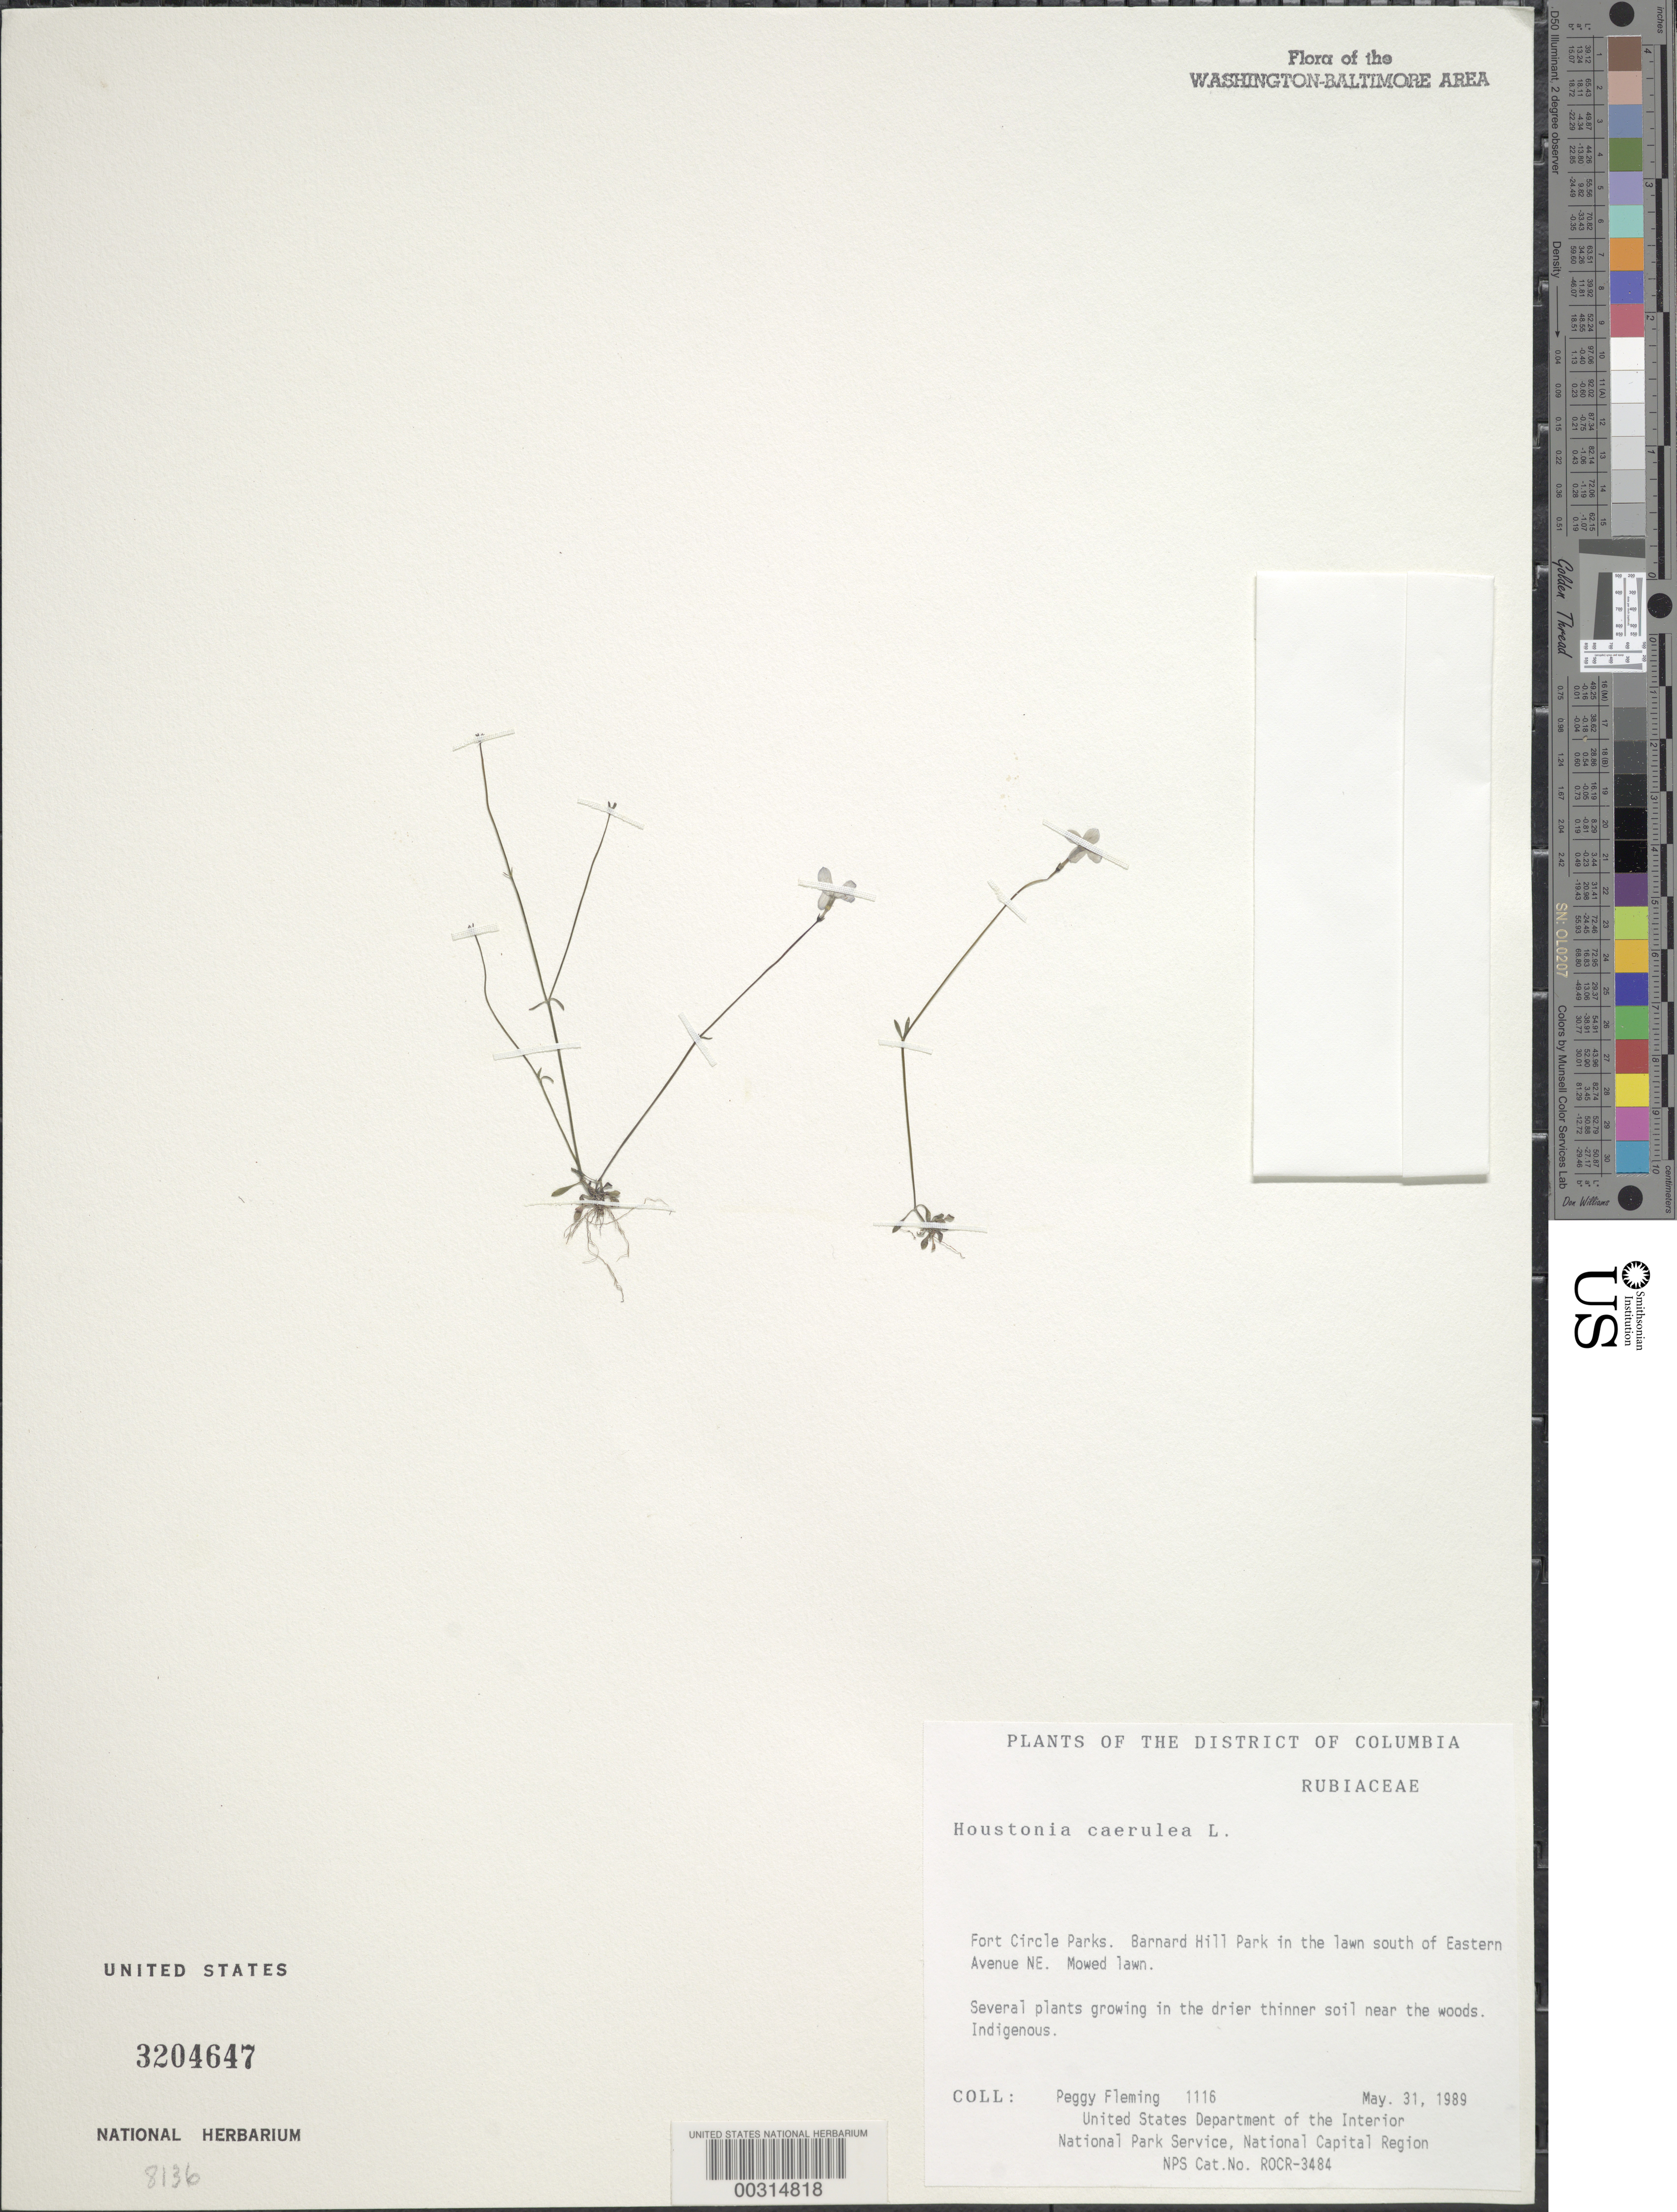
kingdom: Plantae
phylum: Tracheophyta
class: Magnoliopsida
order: Gentianales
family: Rubiaceae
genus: Houstonia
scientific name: Houstonia caerulea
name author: L.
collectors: P. Fleming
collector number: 1116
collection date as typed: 31 May 1989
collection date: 1989-05-31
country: United States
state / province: District of Columbia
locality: Fort Circle Parks, Barnard Hill Park S of Eastern Ave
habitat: Mowed lawn, in drier thinner soil near woods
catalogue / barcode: US 3204647